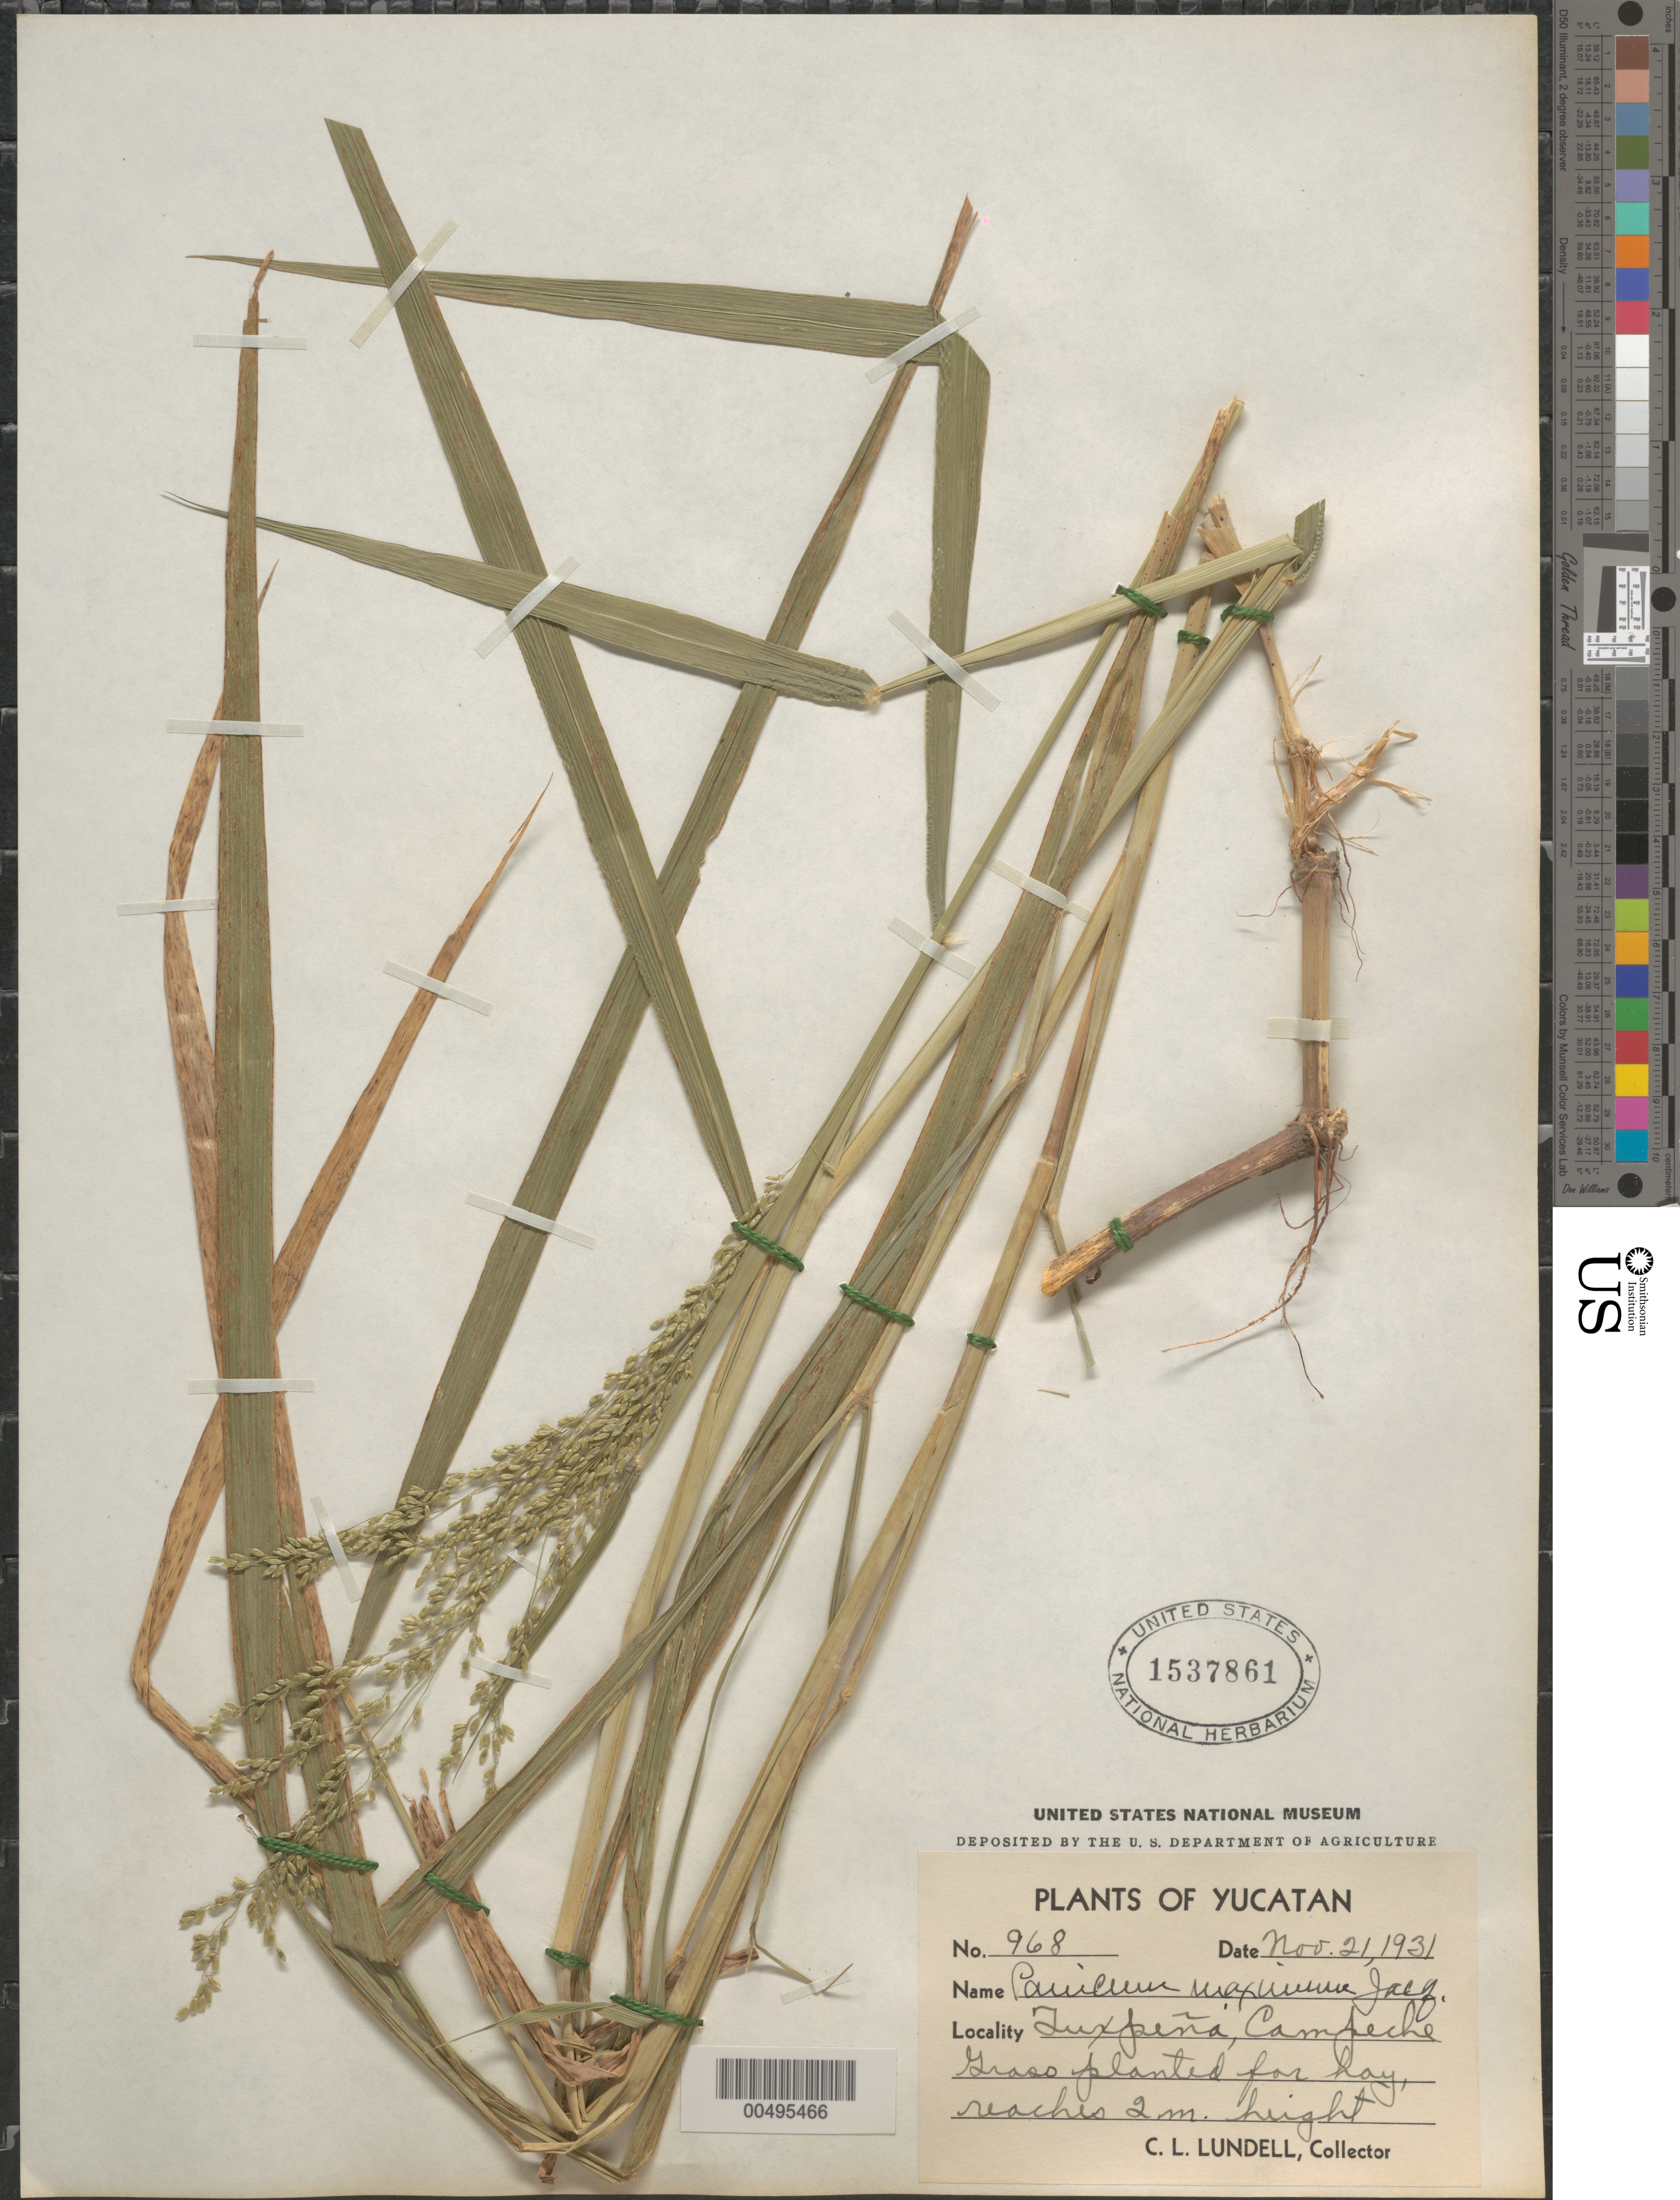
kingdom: Plantae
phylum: Tracheophyta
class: Liliopsida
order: Poales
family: Poaceae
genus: Megathyrsus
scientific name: Megathyrsus maximus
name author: (Jacq.) B.K. Simon & S.W.L. Jacobs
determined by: Poaceae Reorganization Project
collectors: C. L. Lundell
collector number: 968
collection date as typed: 21 Nov 1931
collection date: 1931-11-21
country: Mexico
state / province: Chiapas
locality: Yucatan [Peninsula], Tuxpeña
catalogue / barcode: US 1537861